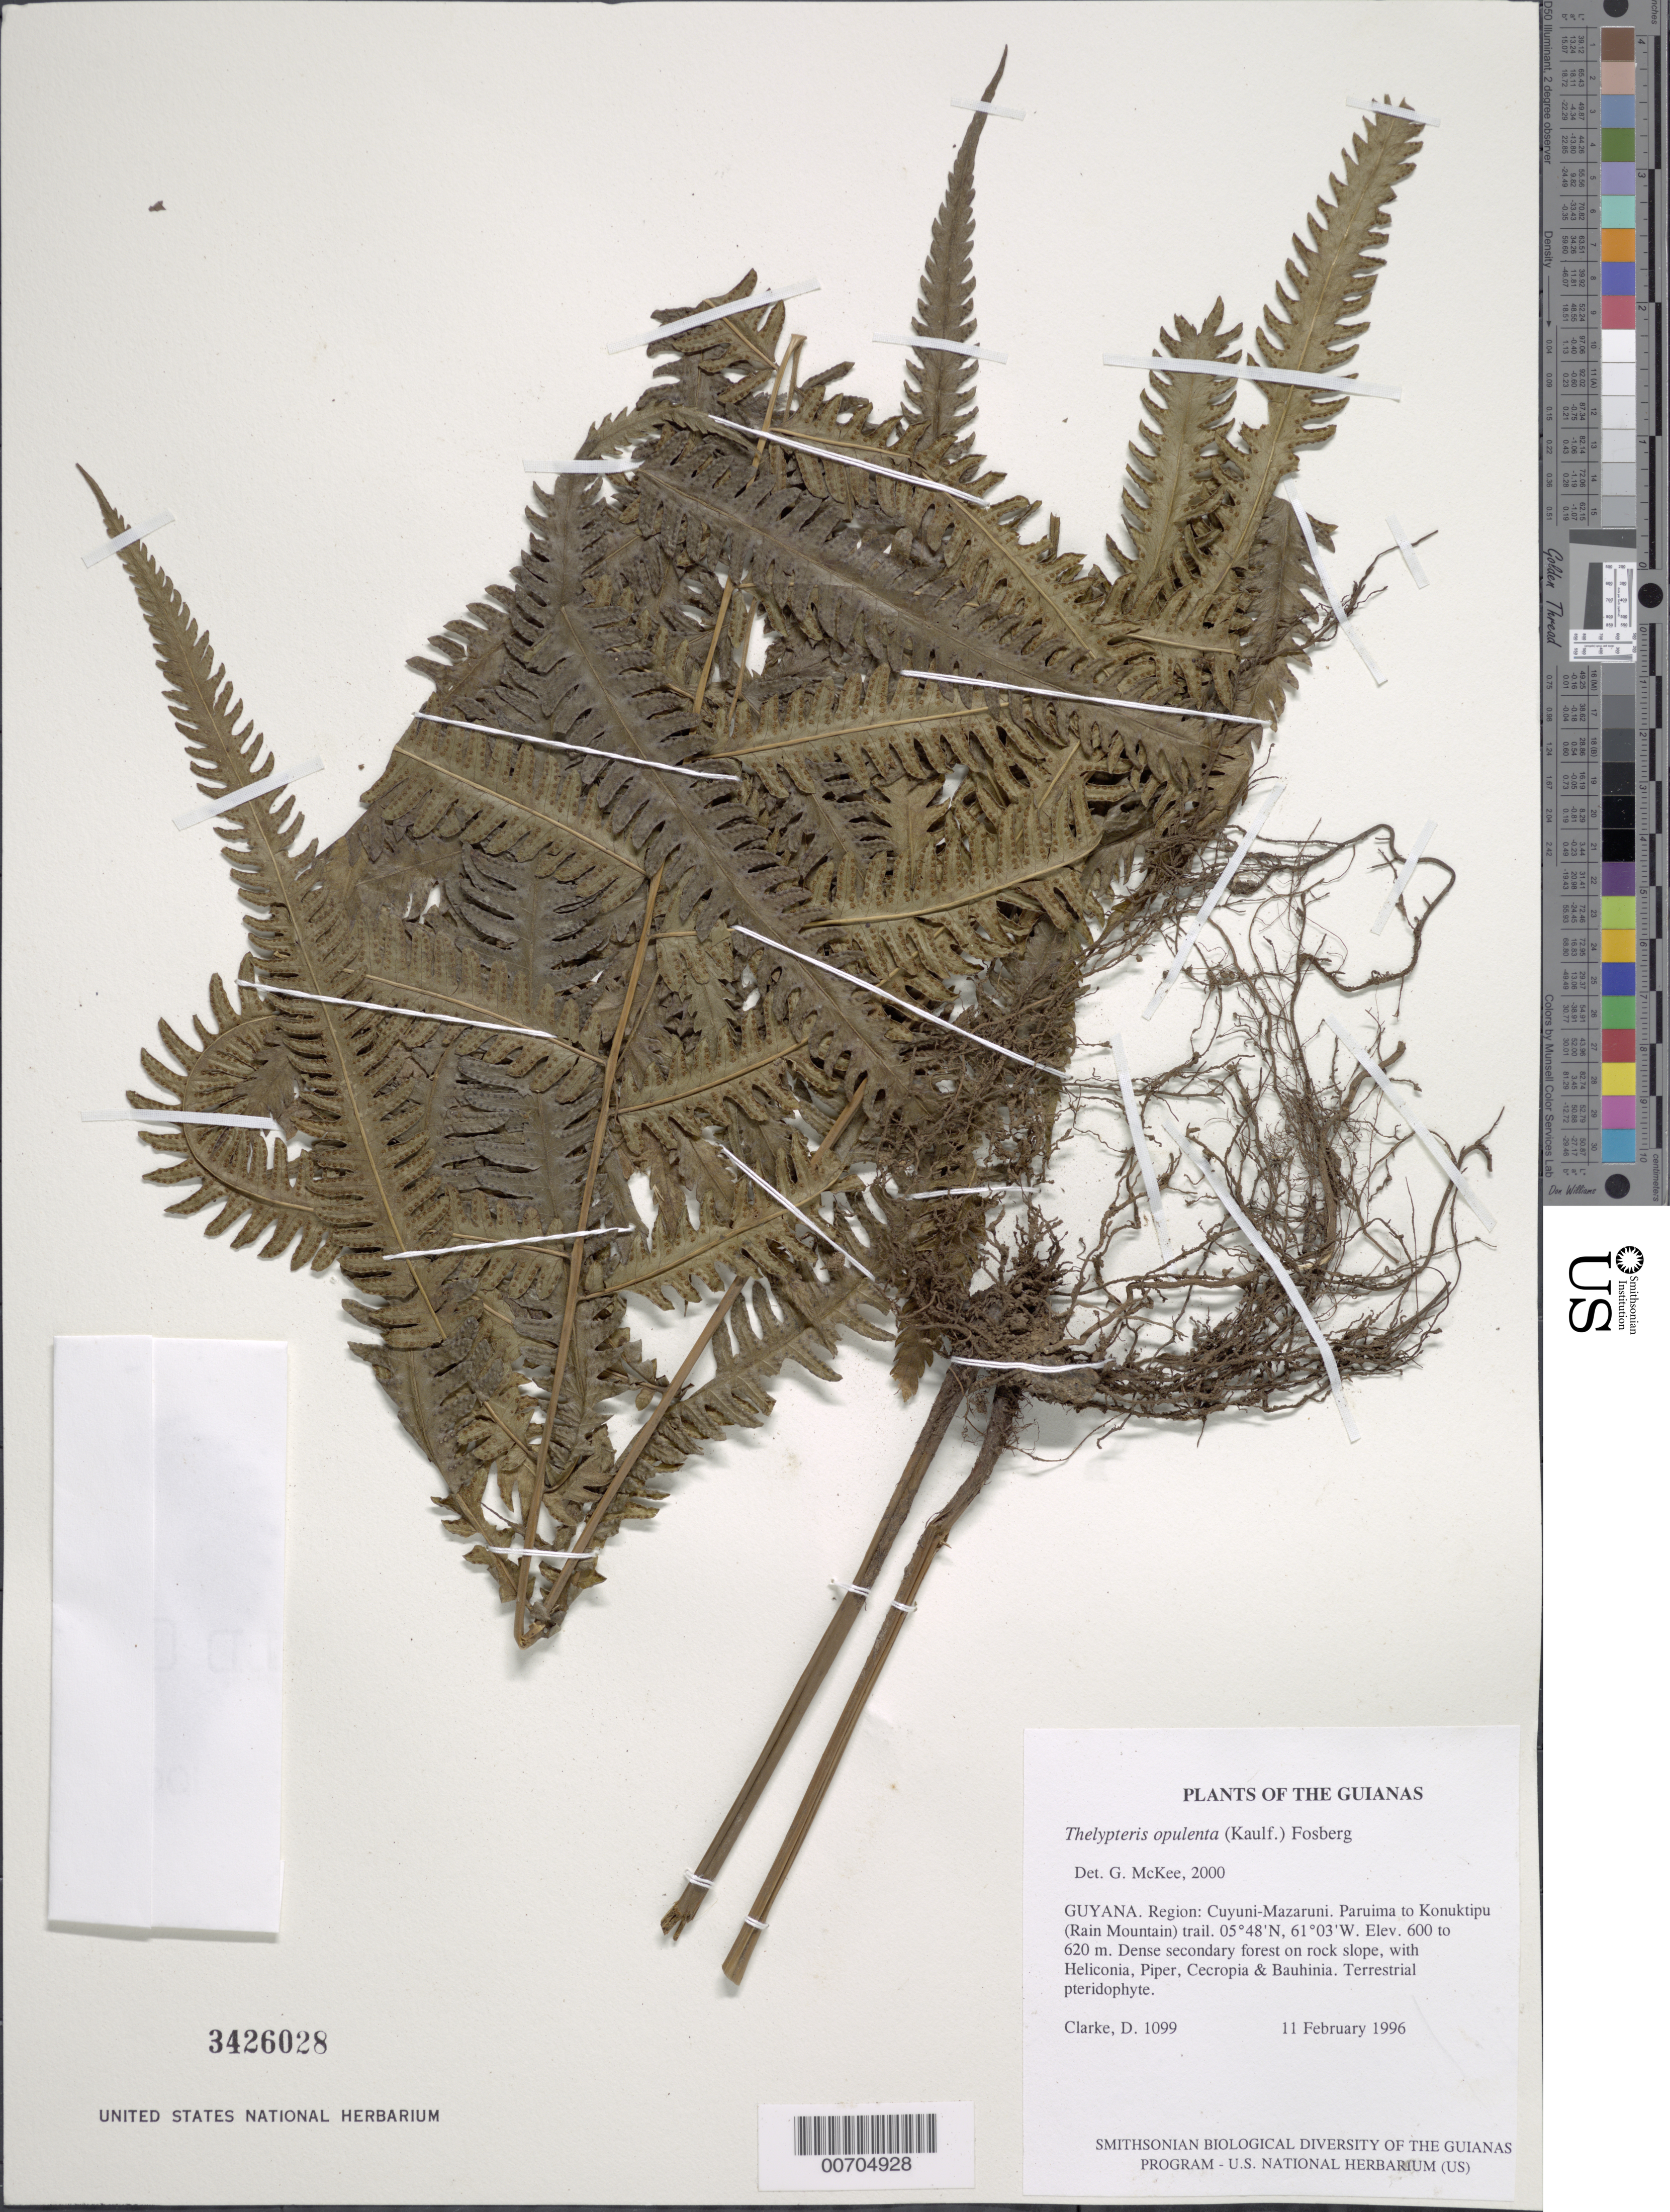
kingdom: Plantae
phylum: Tracheophyta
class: Polypodiopsida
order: Polypodiales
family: Thelypteridaceae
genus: Amphineuron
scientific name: Amphineuron opulentum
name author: (Kaulf.) Holttum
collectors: H. D. Clarke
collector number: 1099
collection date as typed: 11 February 1996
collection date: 1996-02-11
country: Guyana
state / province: Cuyuni-Mazaruni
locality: Paruima to Konuktipu (Rain Mountain) trail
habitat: Dense secondary forest on rock slope, with Heliconia, Piper, Cecropia & Bauhinia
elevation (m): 600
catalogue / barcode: US 3426028